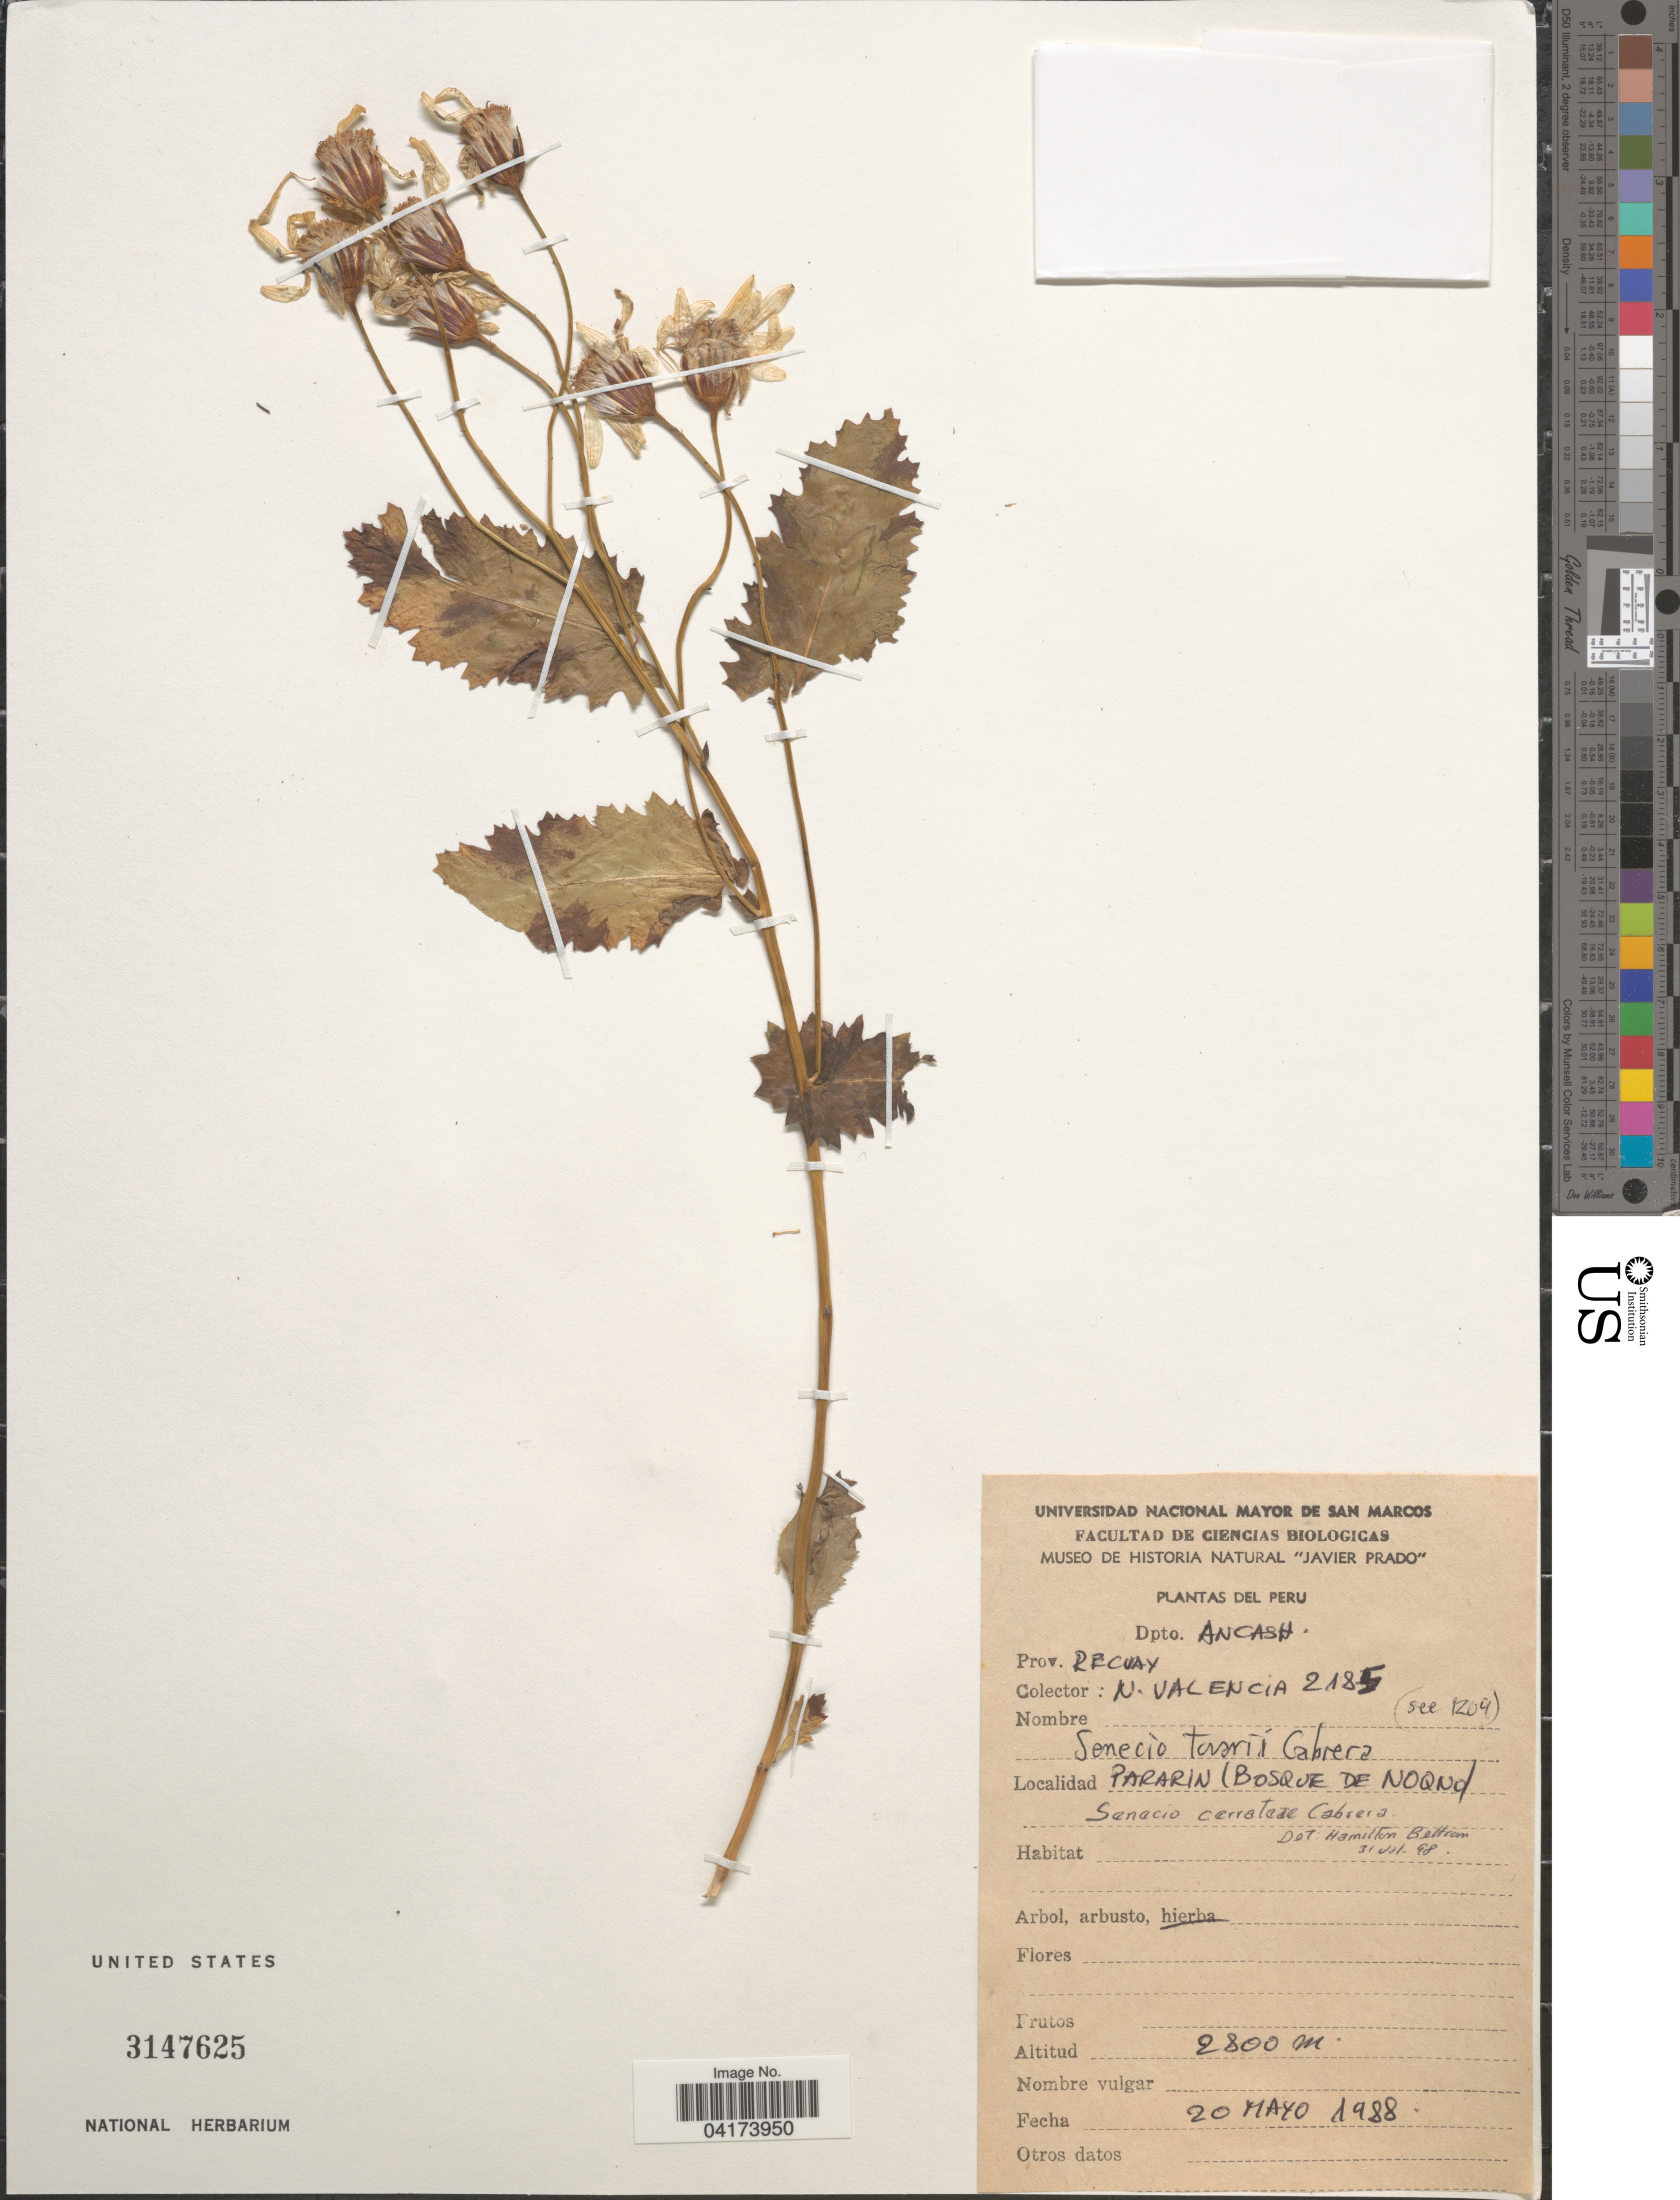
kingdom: Plantae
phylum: Tracheophyta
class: Magnoliopsida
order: Asterales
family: Asteraceae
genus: Senecio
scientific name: Senecio cerrateae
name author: Cabrera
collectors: N. Valencia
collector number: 2185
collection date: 1988-05-20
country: Peru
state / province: Ancash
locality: Dpto. Ancash. Prov. Recuay. Pararin (Bosque de Noqno).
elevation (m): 2800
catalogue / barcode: US 3147625